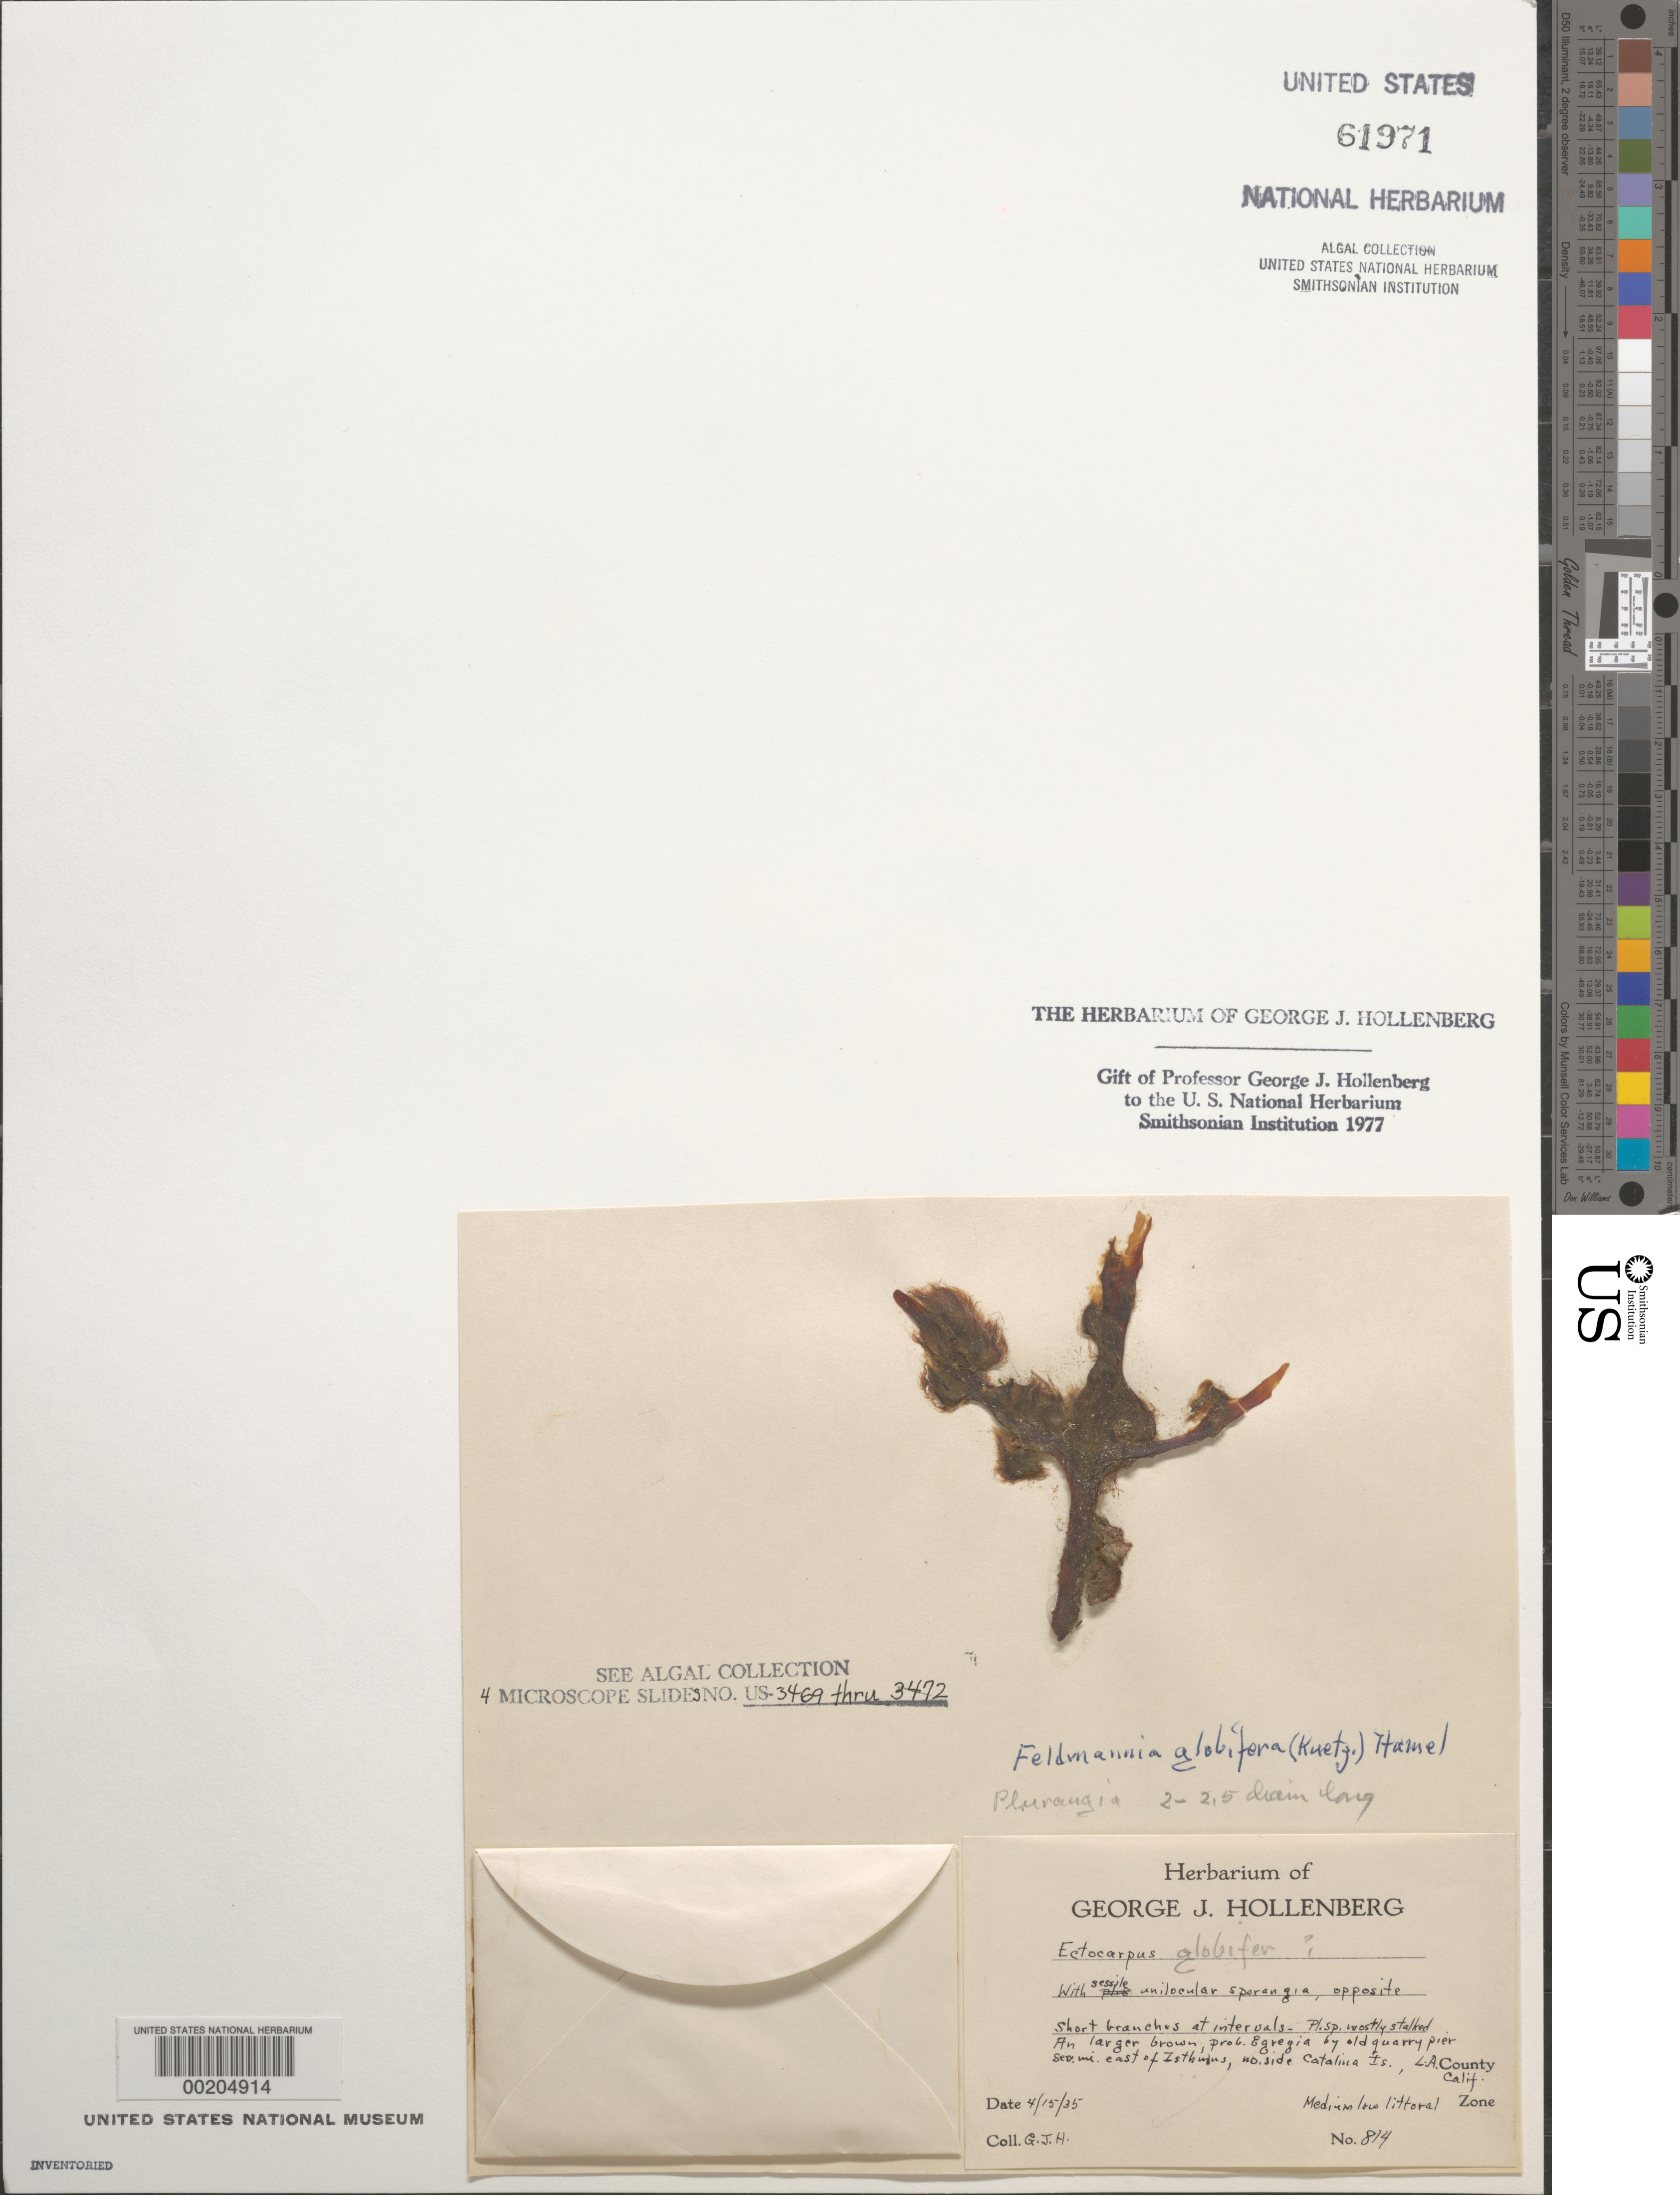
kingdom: Chromista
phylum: Ochrophyta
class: Phaeophyceae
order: Ectocarpales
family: Acinetosporaceae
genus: Feldmannia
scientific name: Feldmannia globifera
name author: (Kütz.) G. Hamel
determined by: Hollenberg, George J.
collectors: G. Hollenberg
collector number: GJH 814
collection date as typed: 15 Apr 1935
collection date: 1935-04-15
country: United States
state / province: California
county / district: Los Angeles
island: Santa Catalina Island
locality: East of Isthmus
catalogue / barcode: US 61971